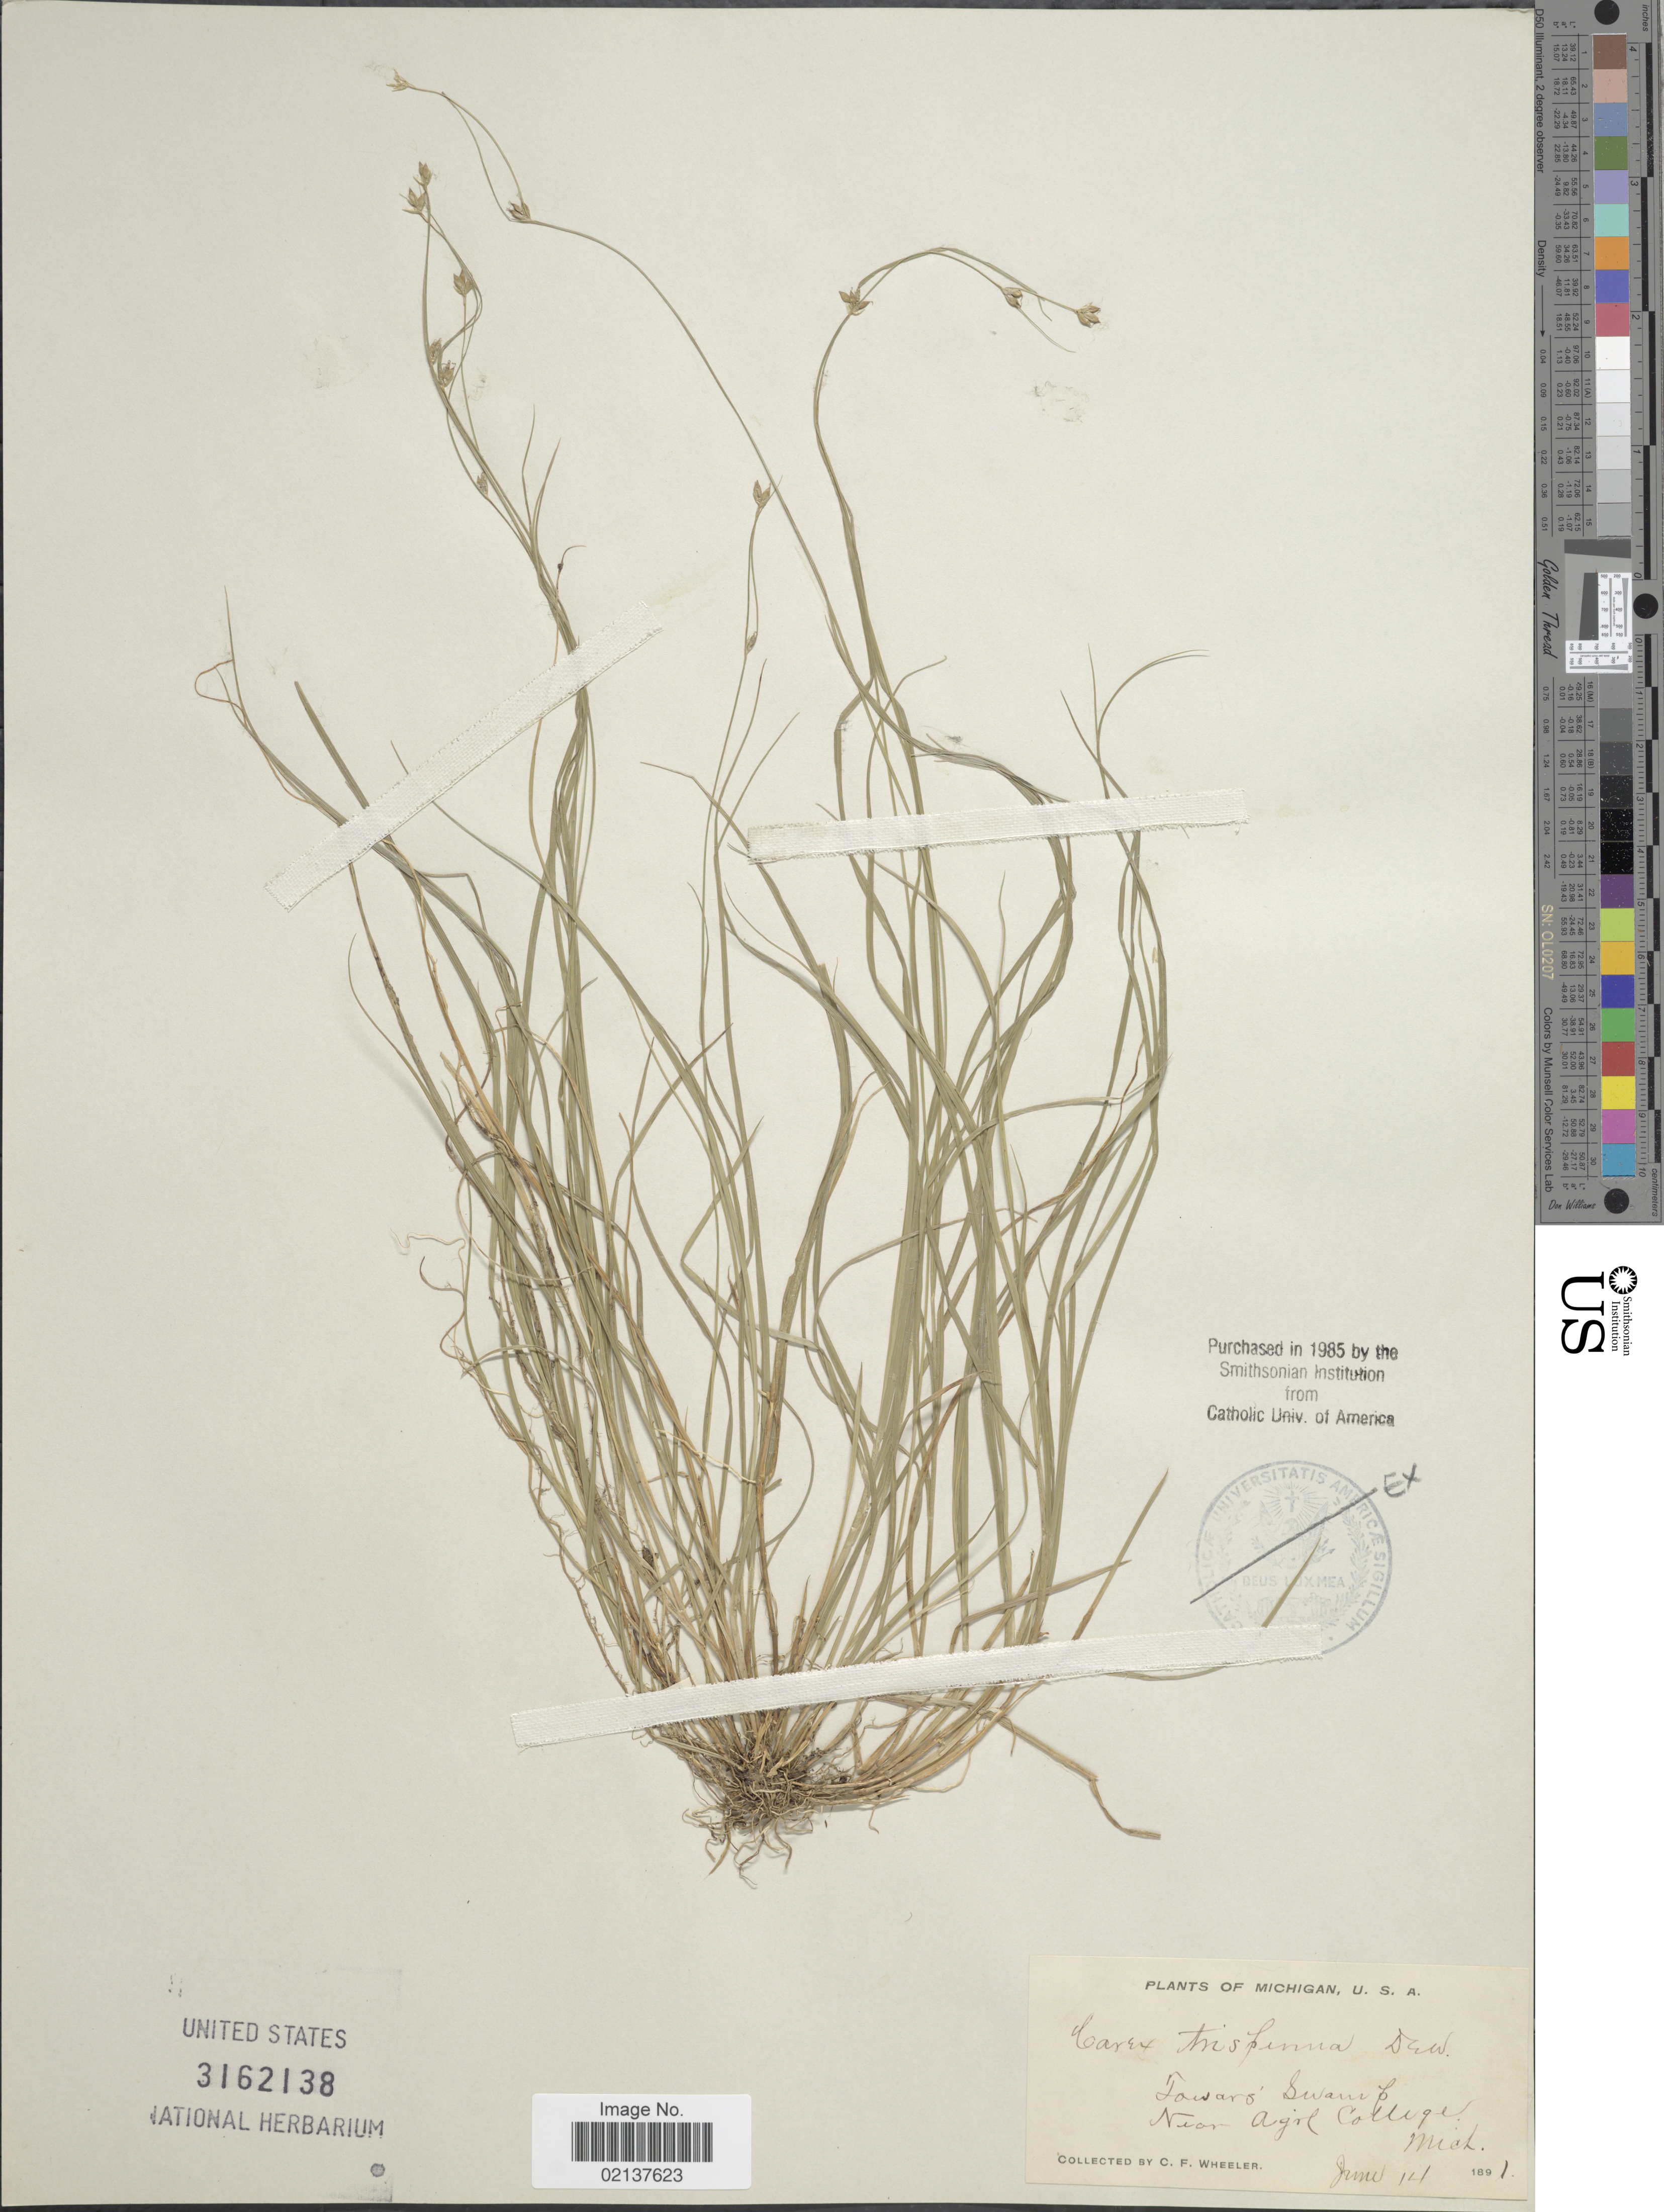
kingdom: Plantae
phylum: Tracheophyta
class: Liliopsida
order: Poales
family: Cyperaceae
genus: Carex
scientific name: Carex trisperma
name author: Dewey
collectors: C. Wheeler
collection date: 1891-06-14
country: United States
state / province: Michigan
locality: Towars' Swamp, near Agr'l College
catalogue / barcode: US 3162138